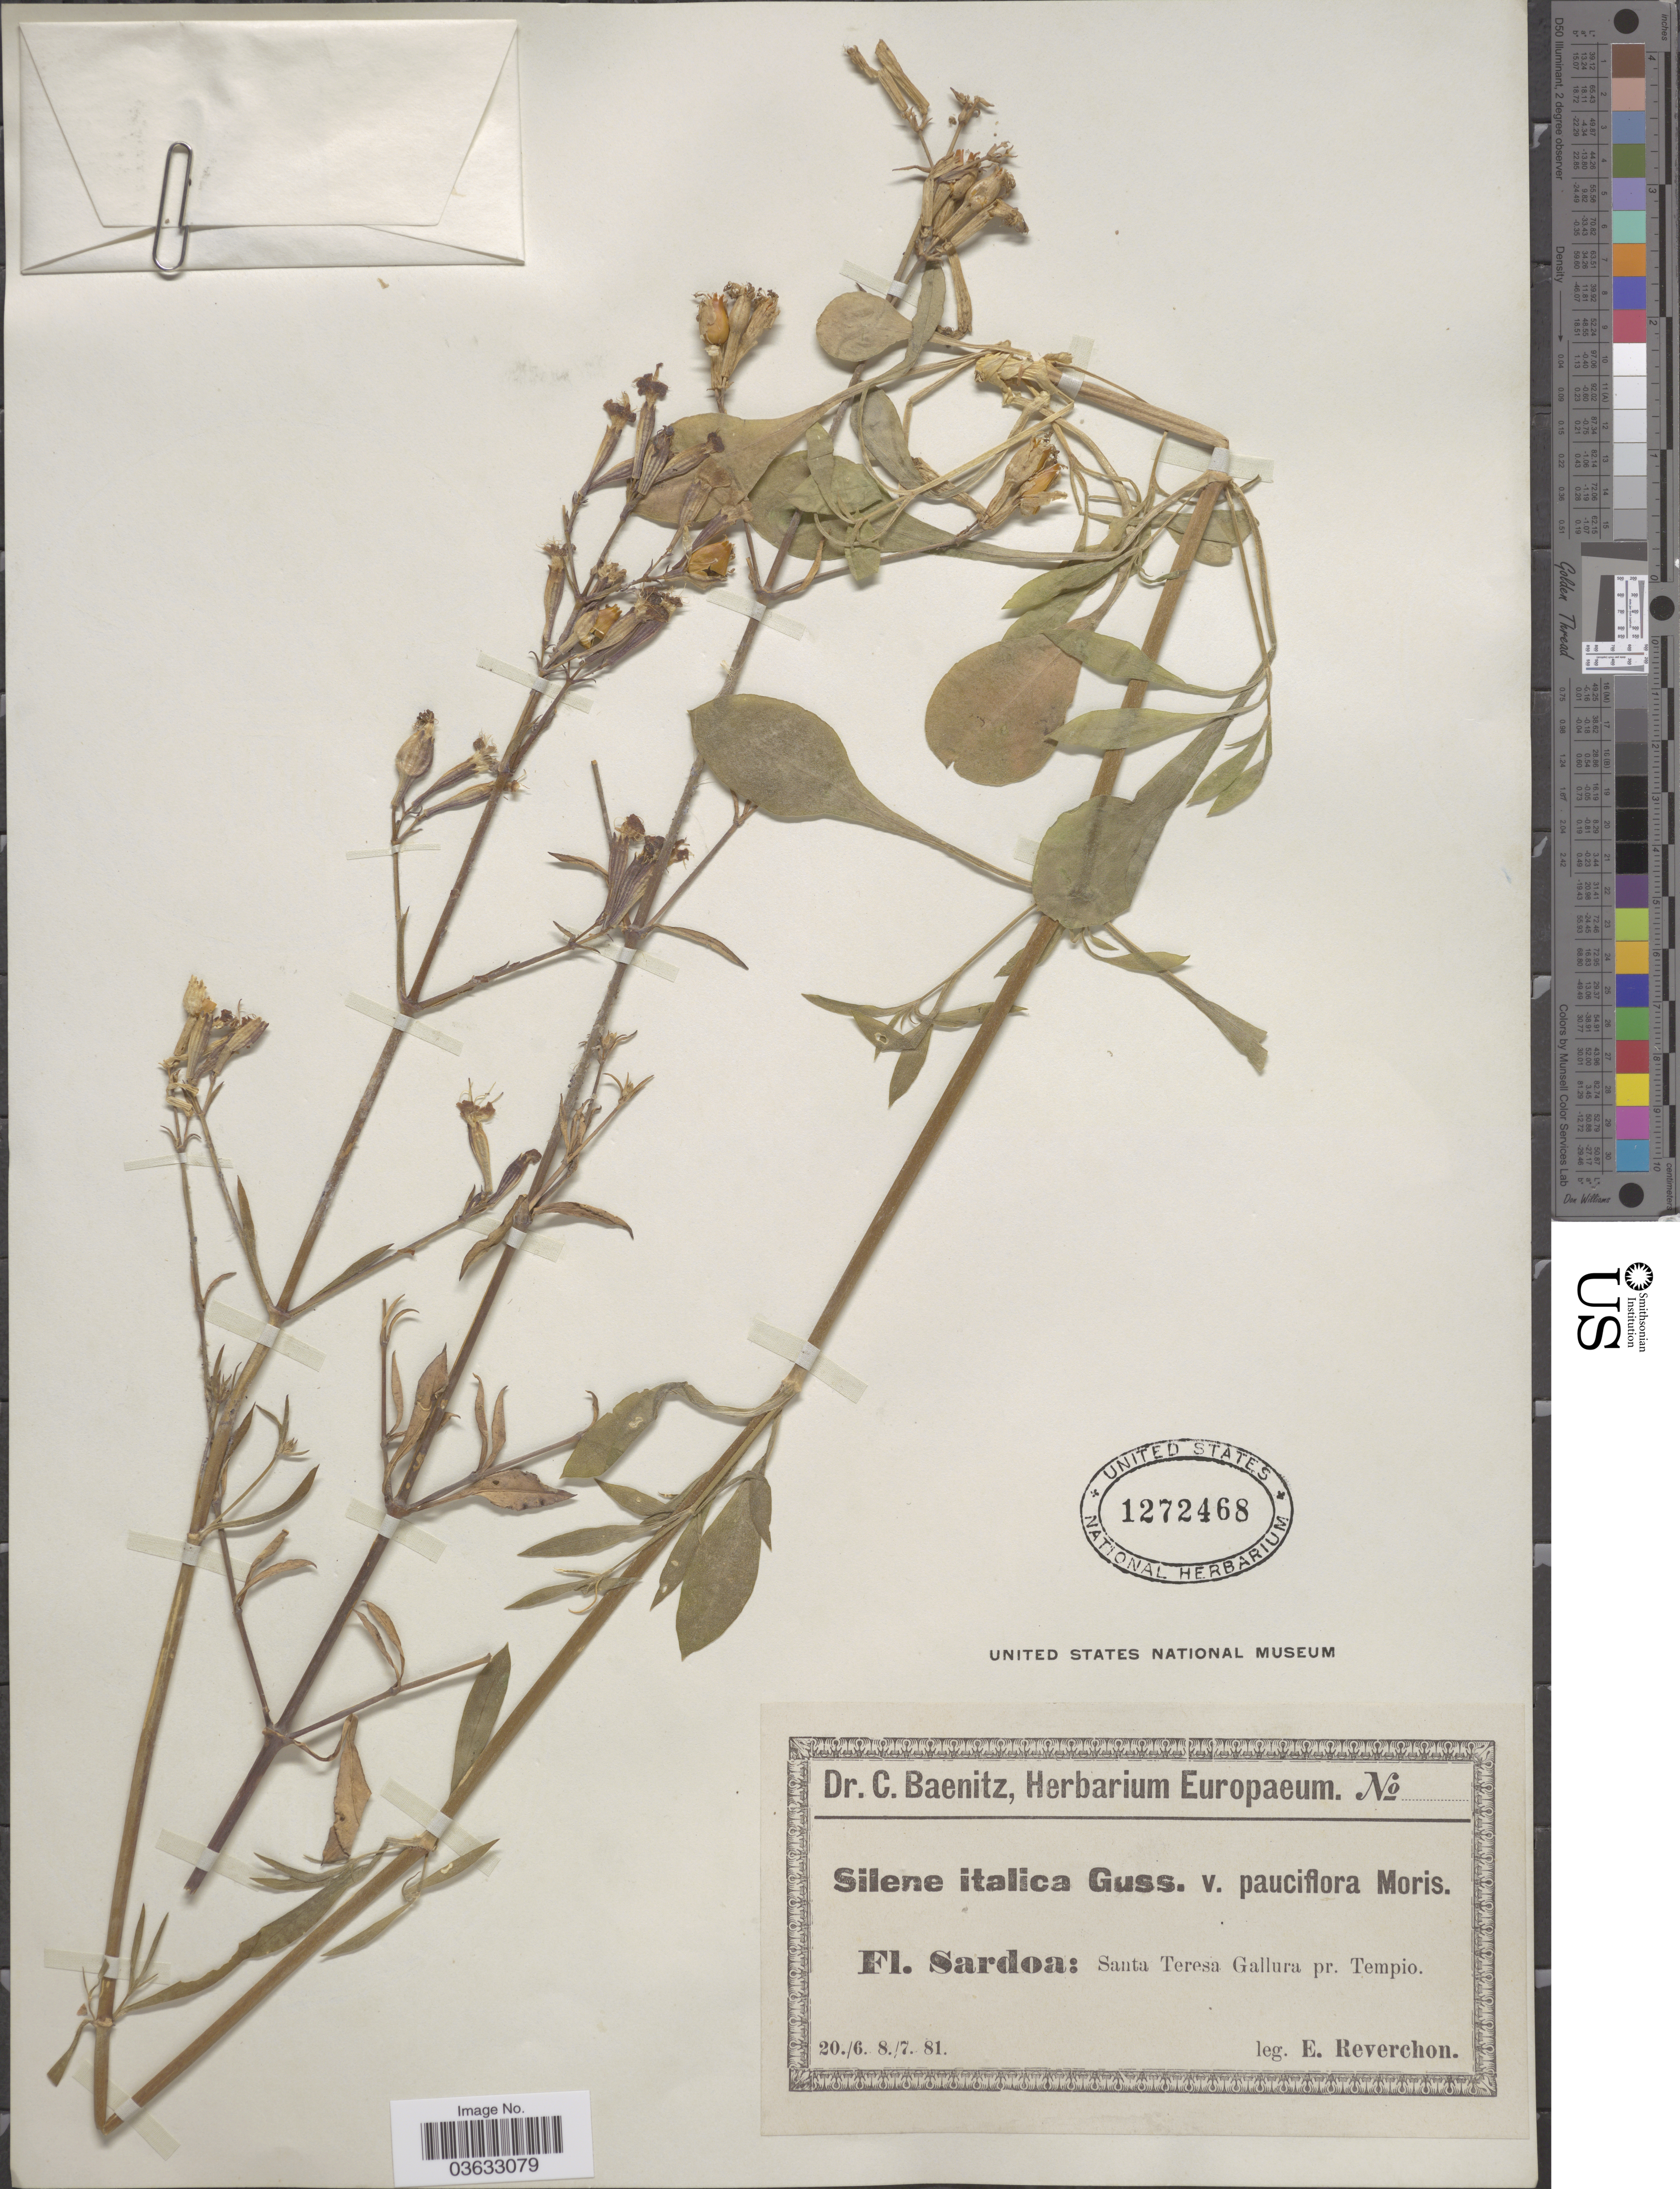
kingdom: Plantae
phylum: Tracheophyta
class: Magnoliopsida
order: Caryophyllales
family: Caryophyllaceae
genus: Silene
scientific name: Silene italica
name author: (L.) Pers.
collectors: E. Reverchon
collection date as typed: Transcribed d/m/y: 20/6/81 to 8/7/81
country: Italy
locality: Sardoa: Santa Teresa Gallura pr. Tempio.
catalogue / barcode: US 1272468